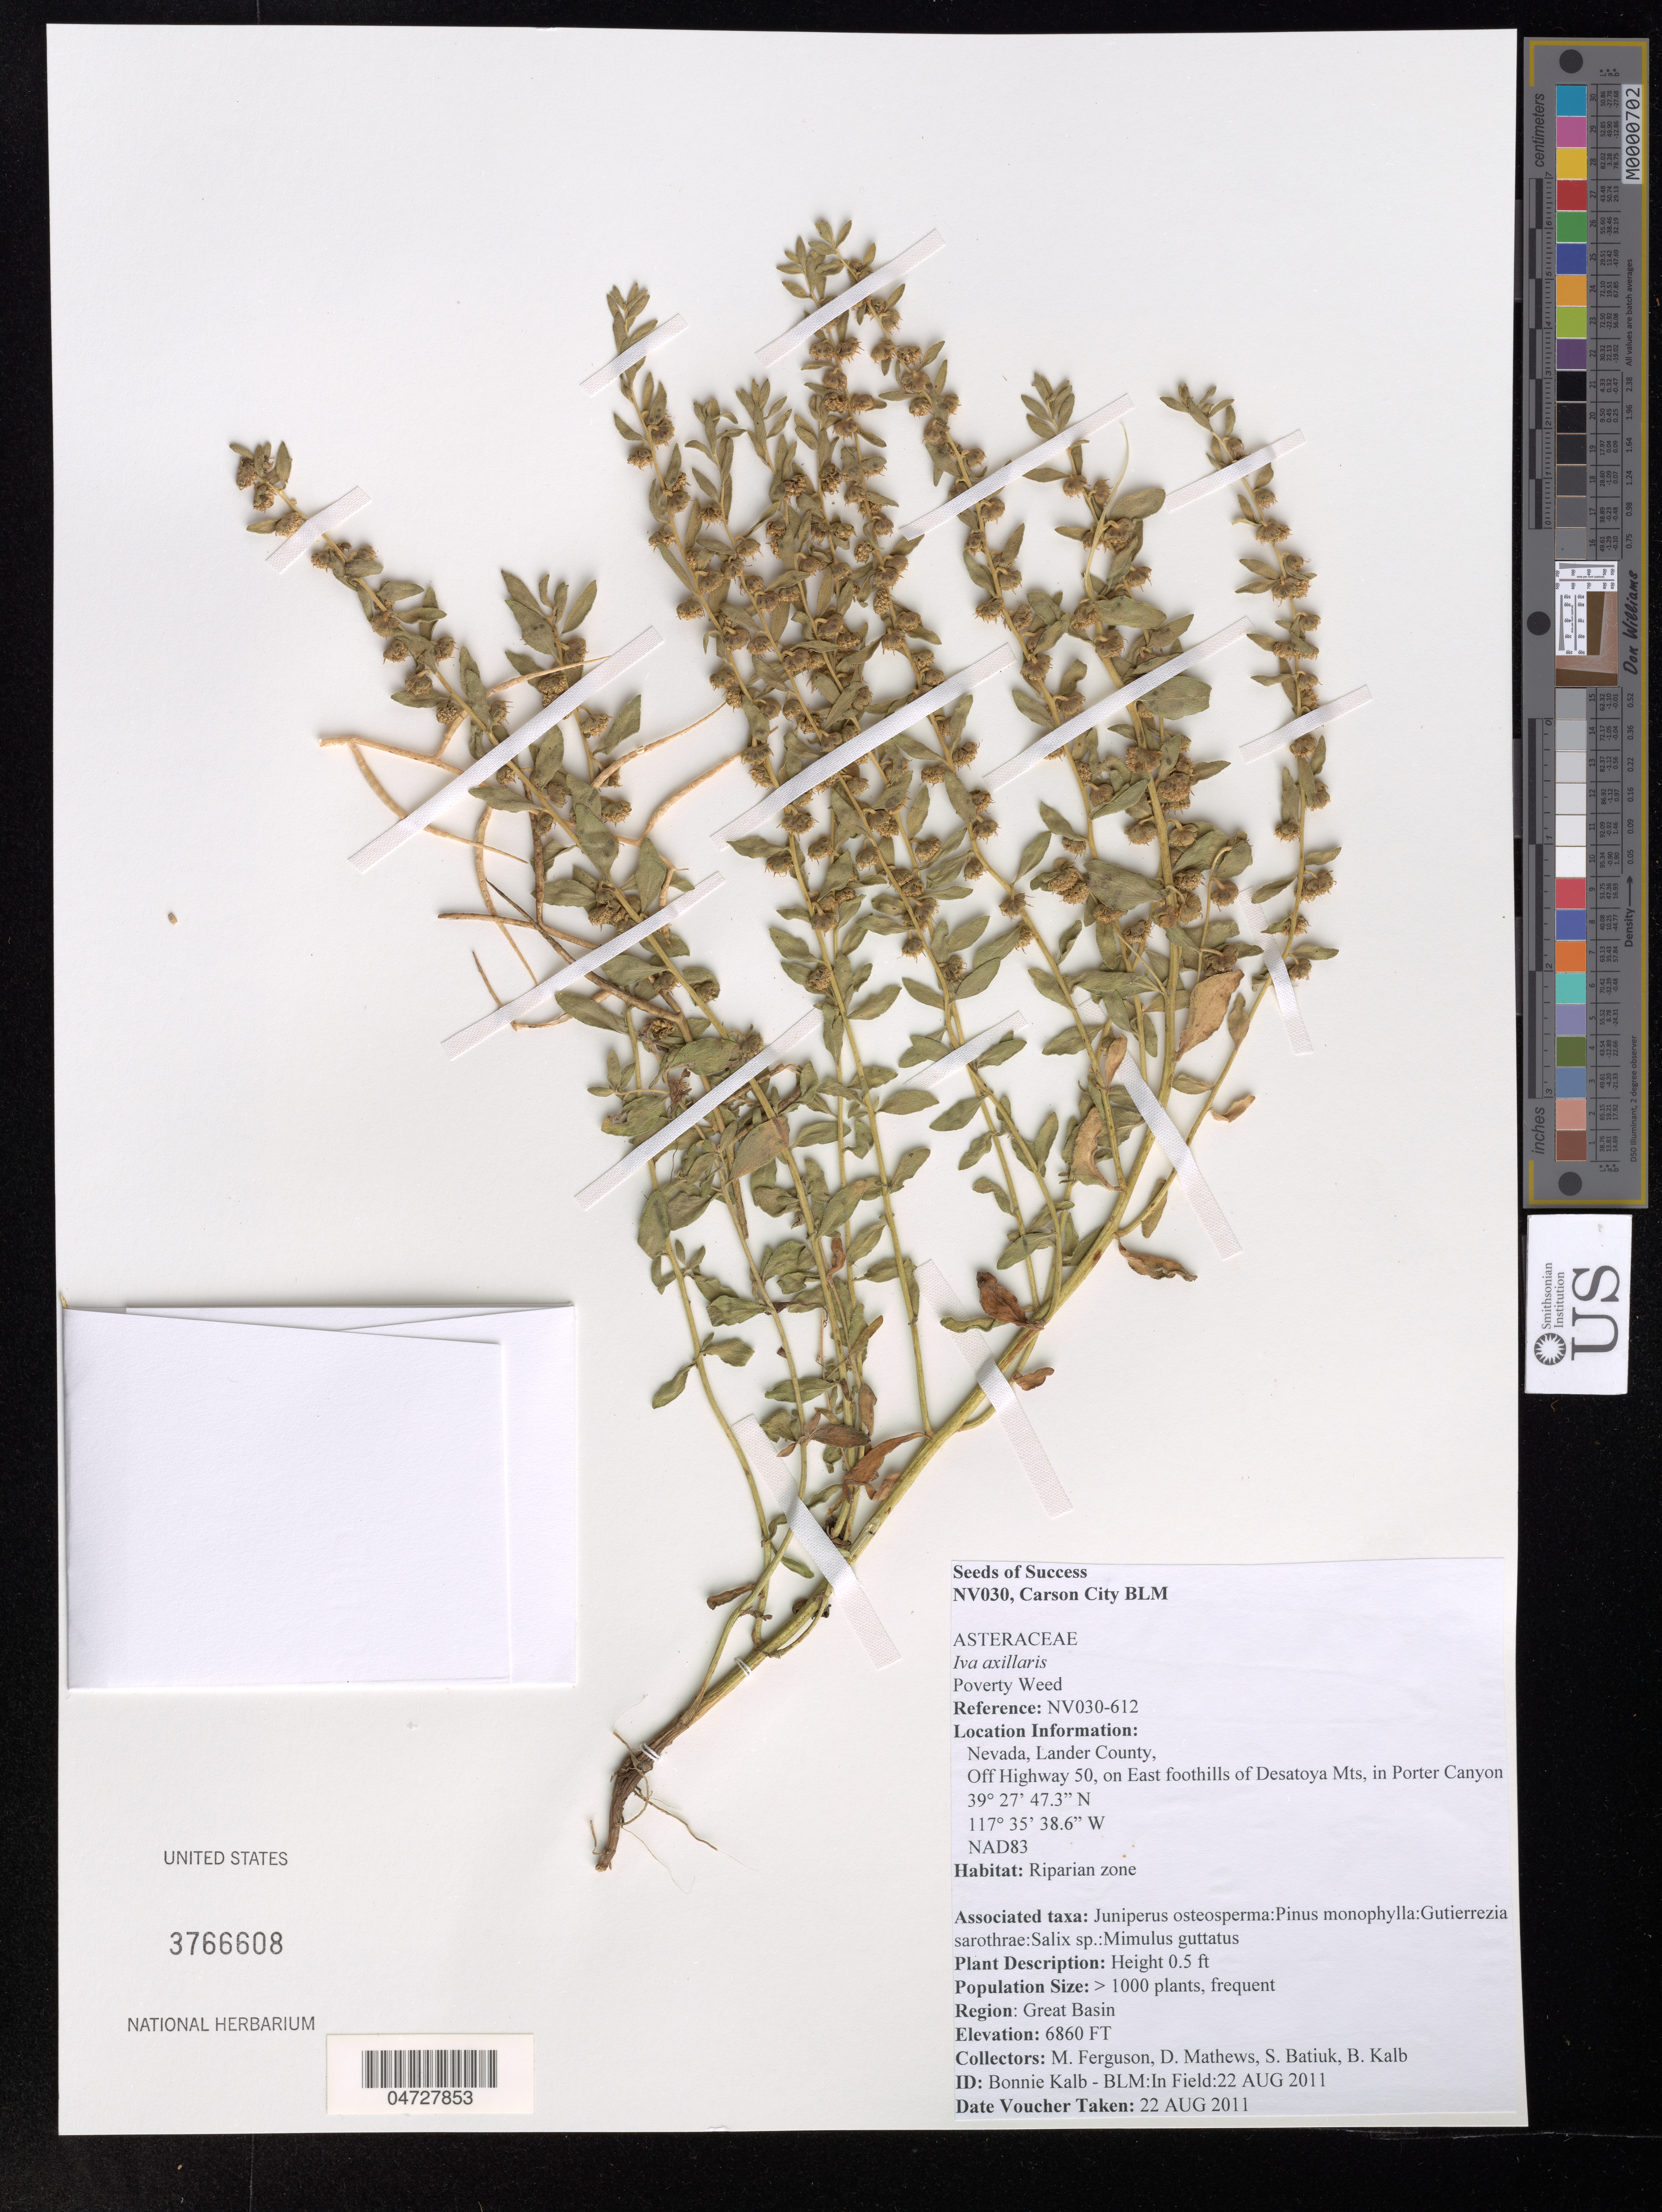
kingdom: Plantae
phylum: Tracheophyta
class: Magnoliopsida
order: Asterales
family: Asteraceae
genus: Iva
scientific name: Iva axillaris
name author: Pursh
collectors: M. Ferguson, D. Mathews, S. Batiuk & B. Kalb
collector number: NV030-612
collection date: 2011-08-22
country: United States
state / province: Nevada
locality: Lander County, Off Highway 50, on East foothills of Desatoya Mts, in Porter Canyon.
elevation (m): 2091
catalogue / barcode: US 3766608